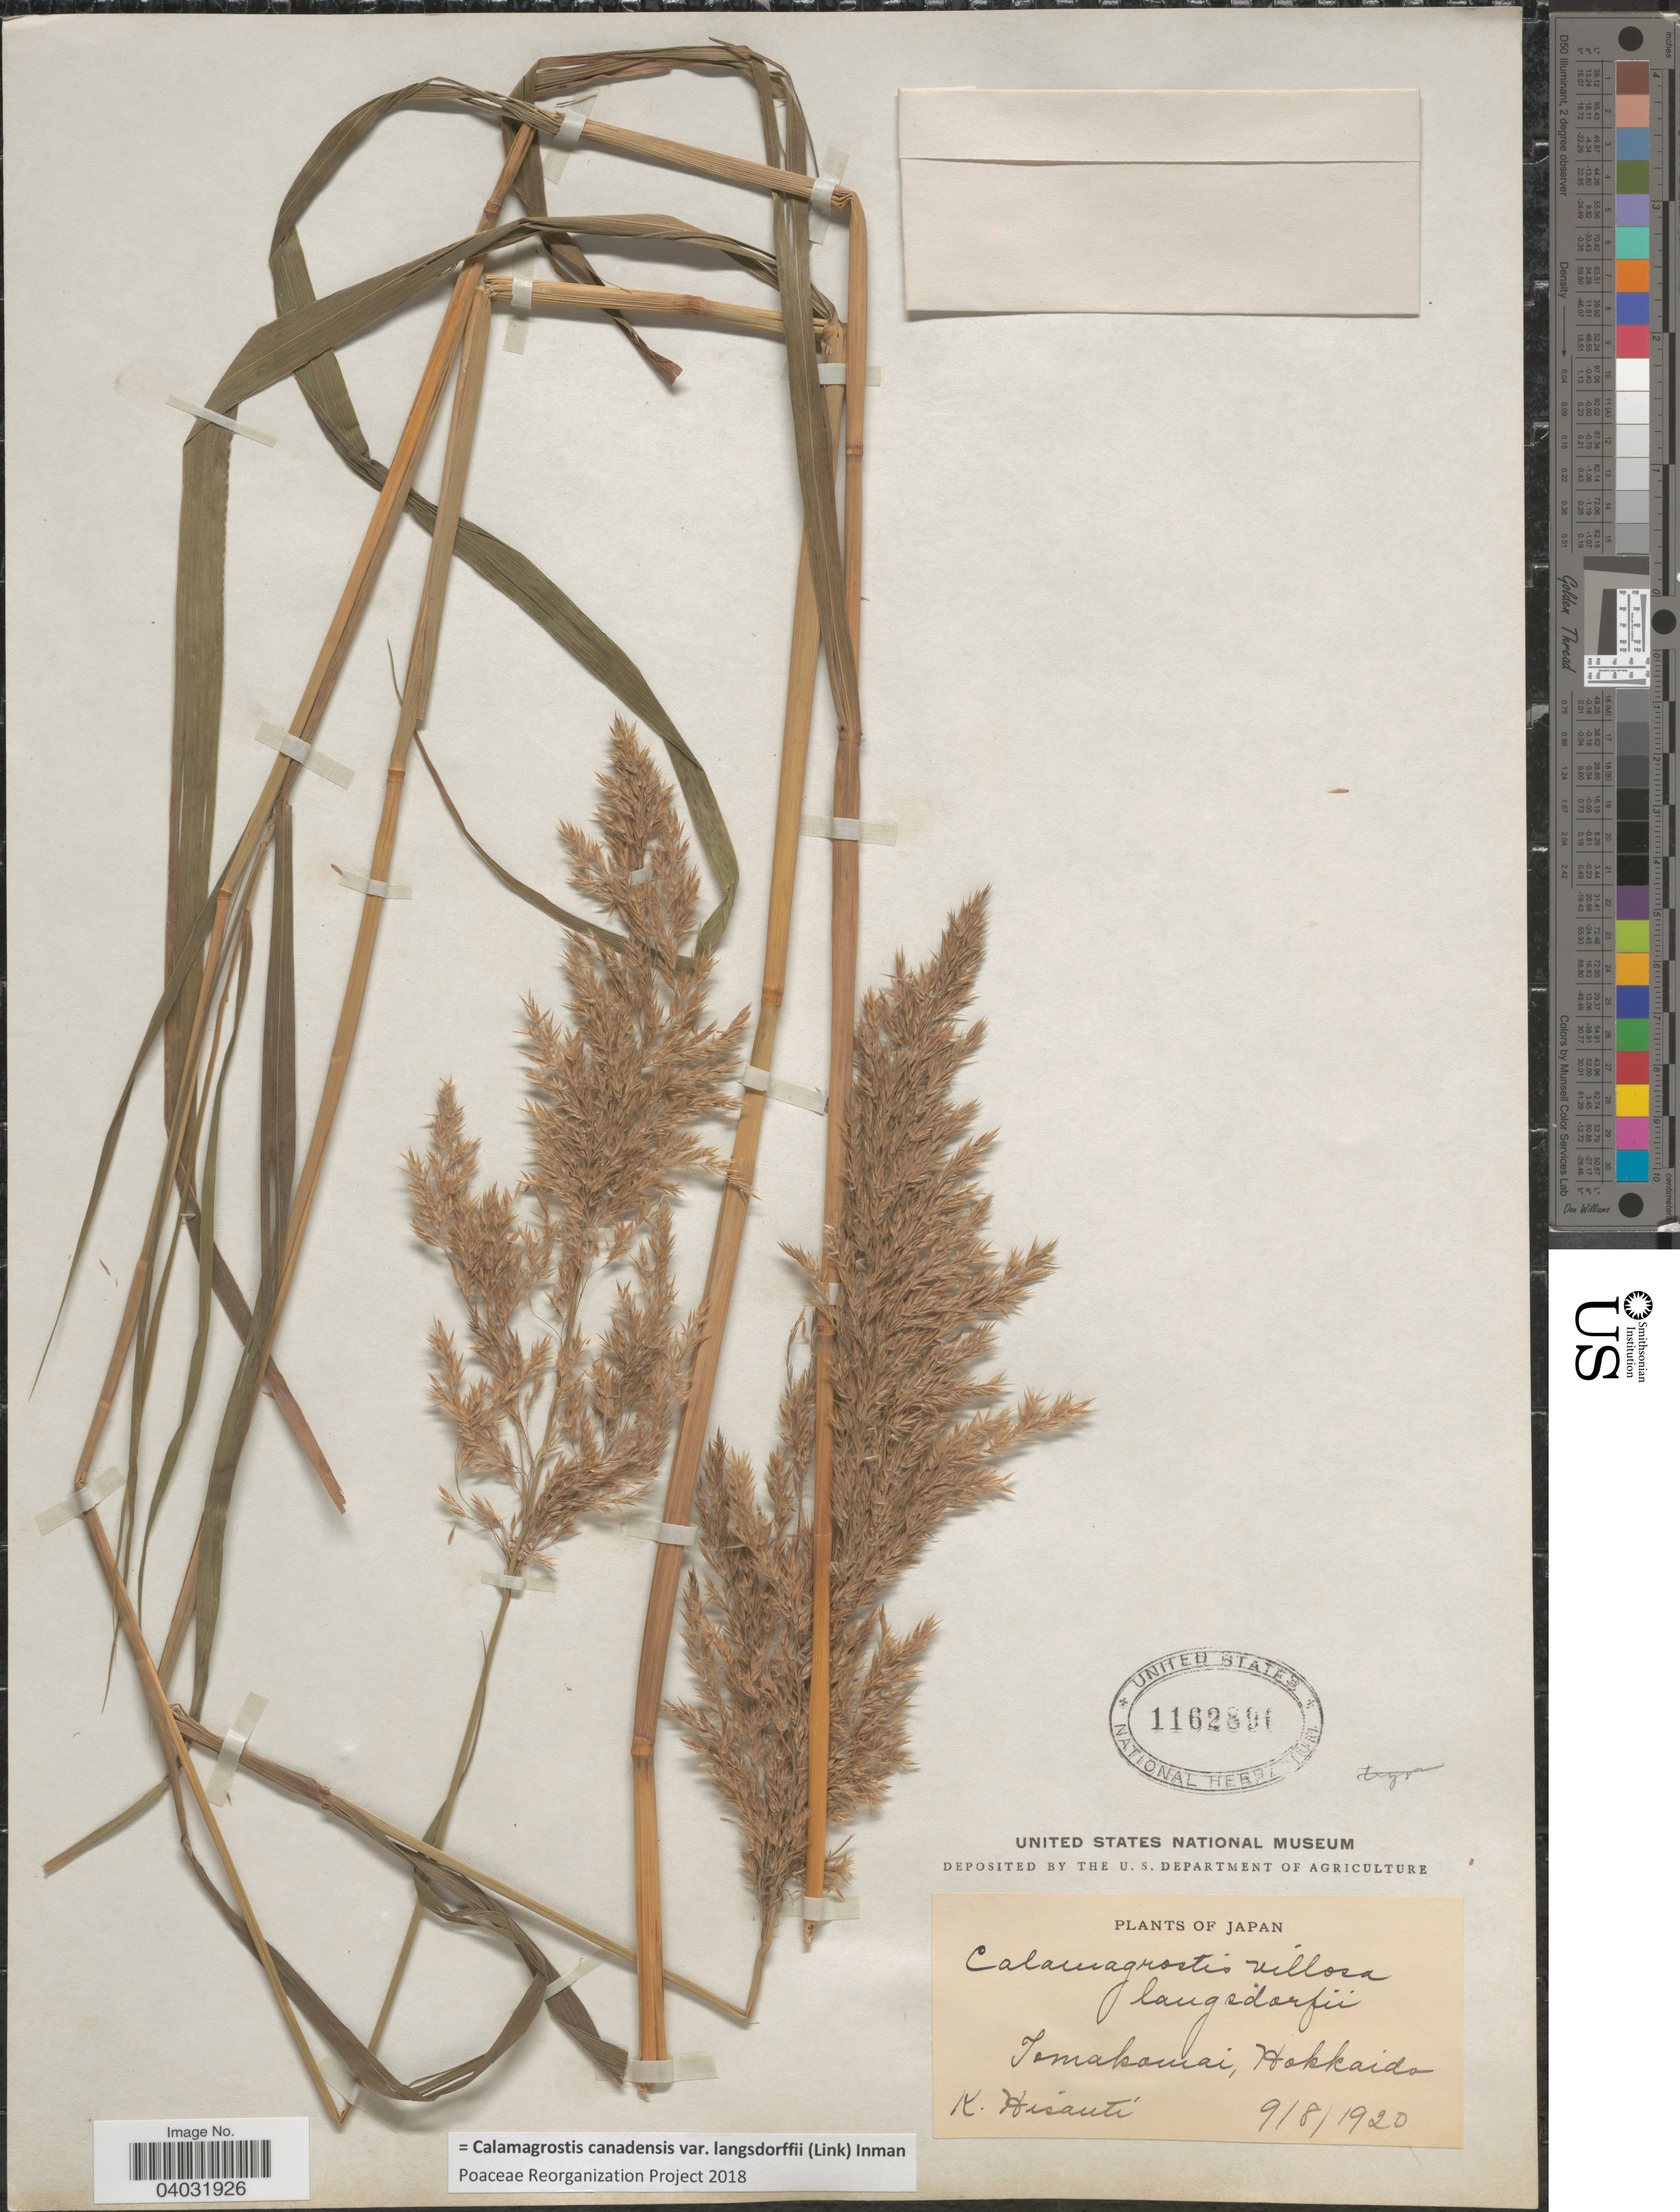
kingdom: Plantae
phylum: Tracheophyta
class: Liliopsida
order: Poales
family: Poaceae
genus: Calamagrostis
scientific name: Calamagrostis canadensis var. langsdorffii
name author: (Link) Inman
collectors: K. Hisauti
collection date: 1920-08-09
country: Japan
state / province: Hokkaidō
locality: Tomakomai.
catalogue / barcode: US 1162890